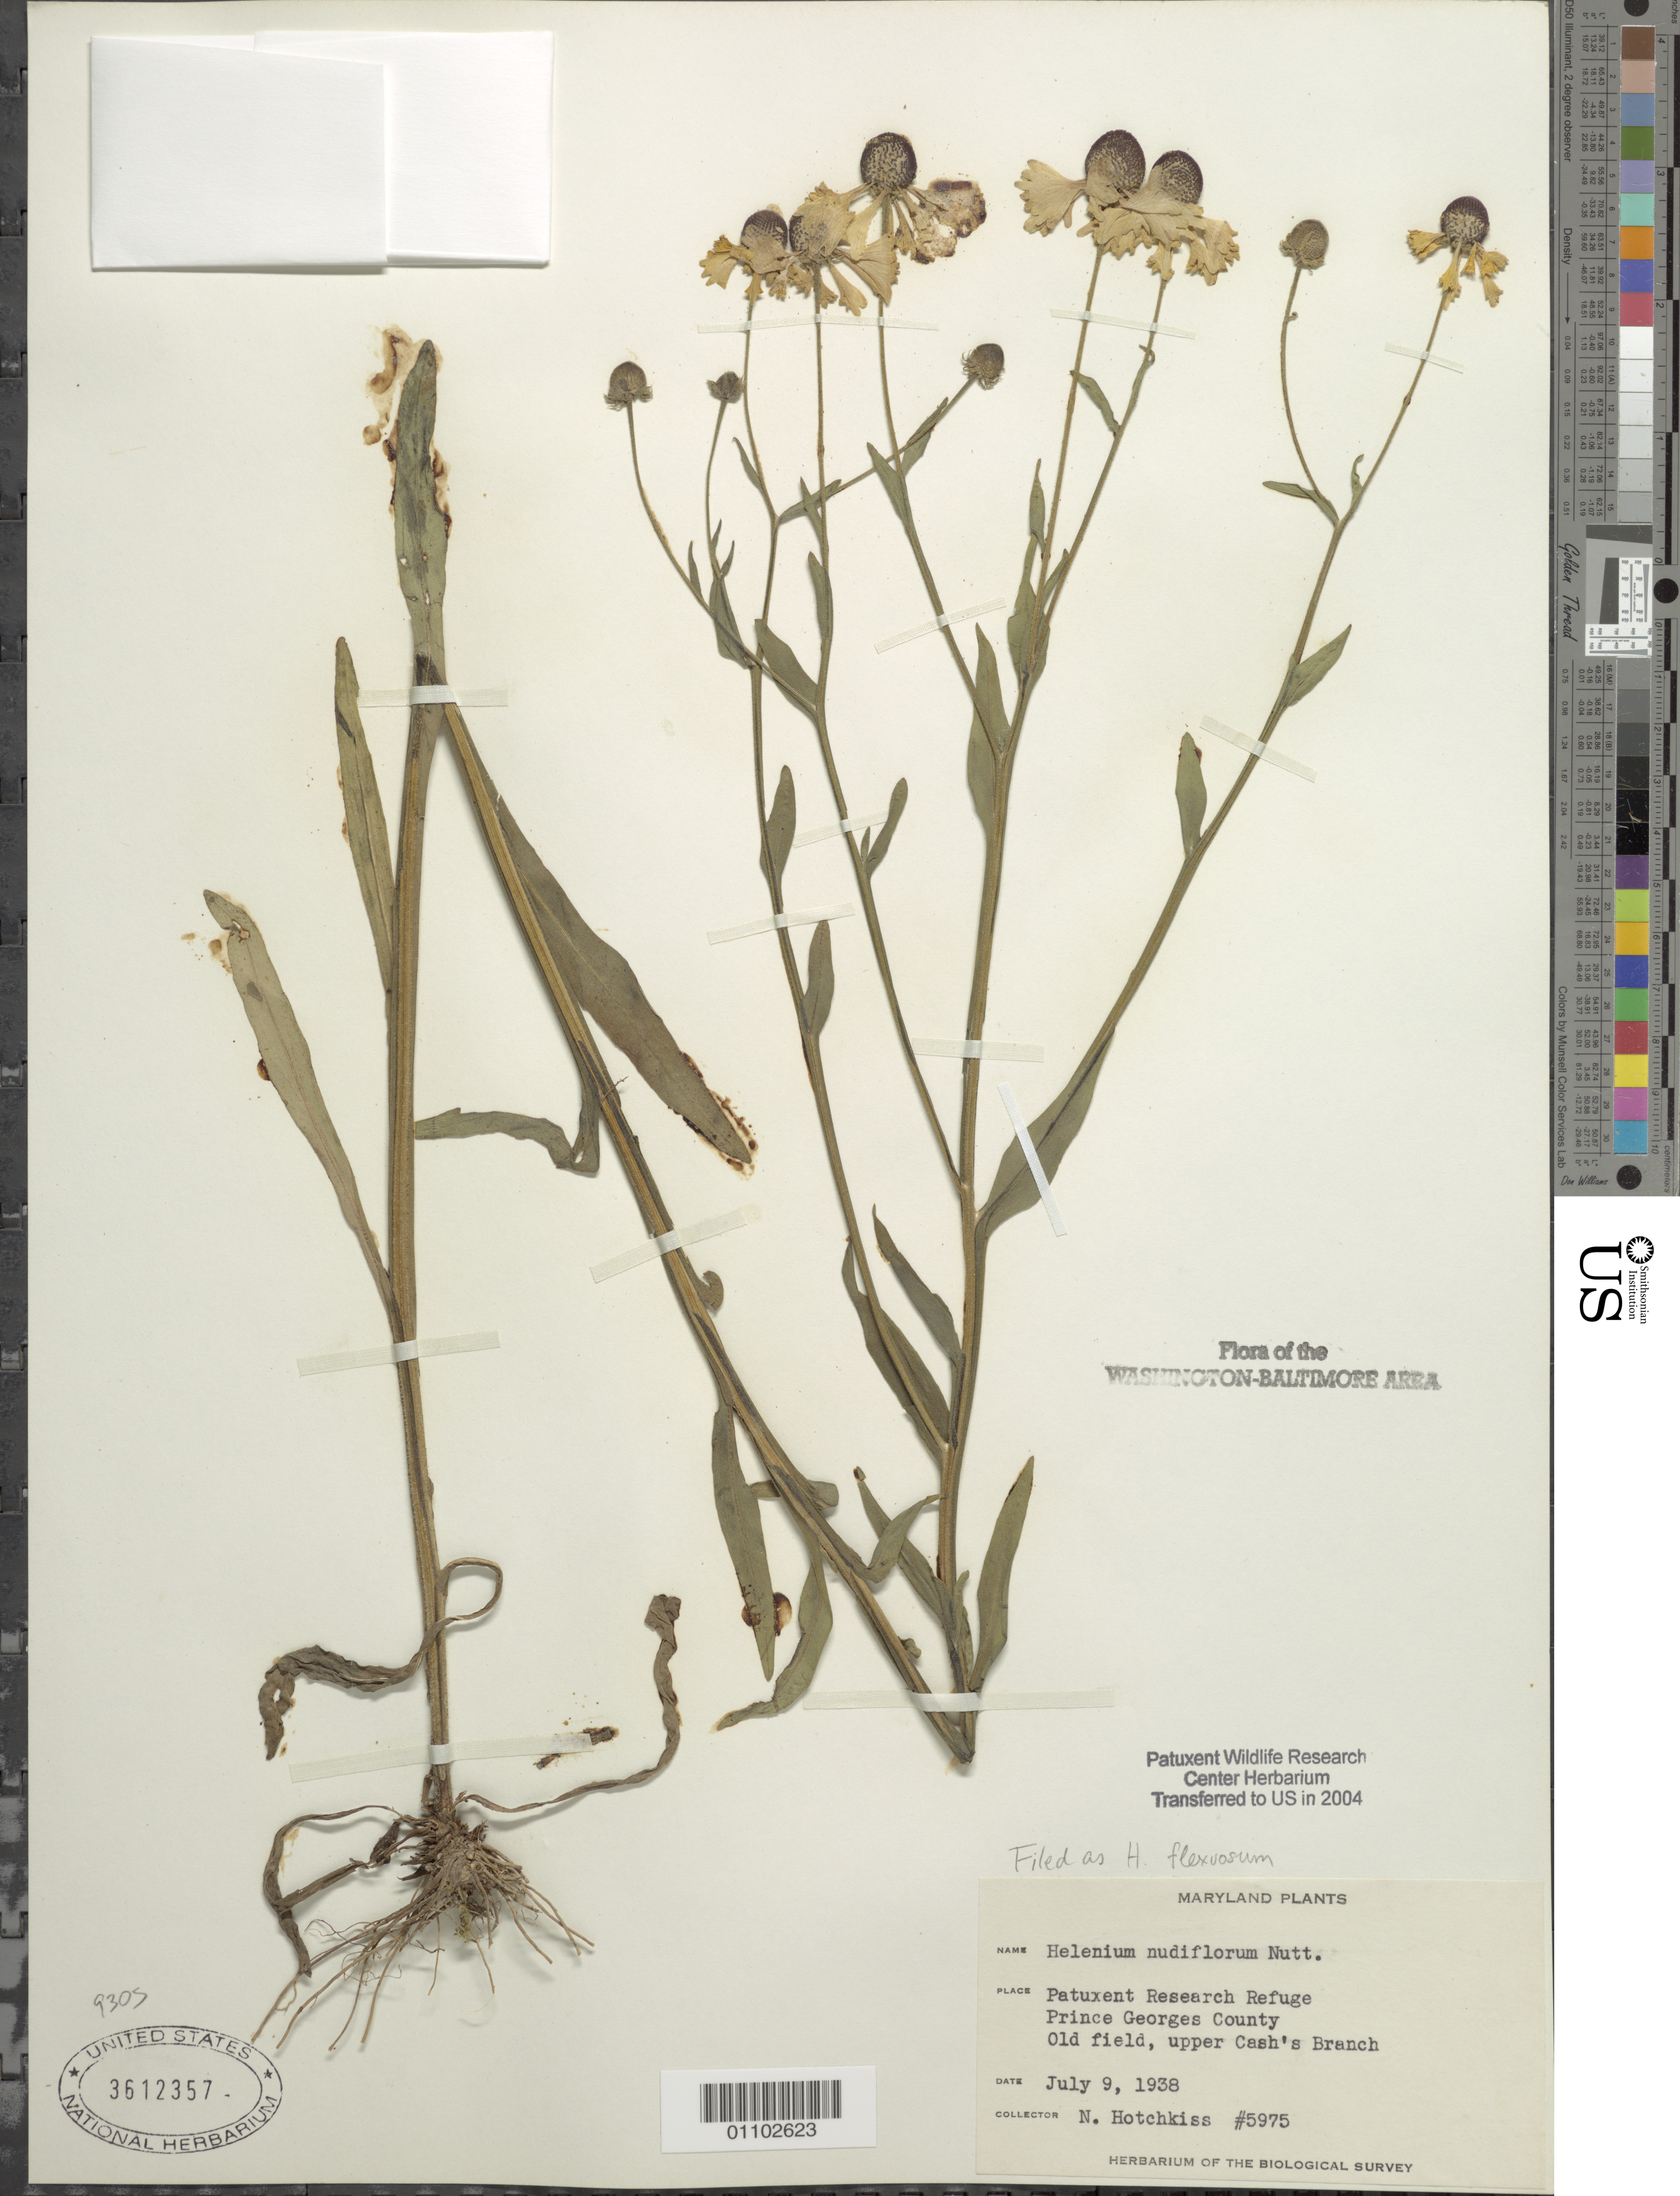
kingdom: Plantae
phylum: Tracheophyta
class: Magnoliopsida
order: Asterales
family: Asteraceae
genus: Helenium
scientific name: Helenium flexuosum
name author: Raf.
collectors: N. Hotchkiss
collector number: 5975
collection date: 1938-07-09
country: United States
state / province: Maryland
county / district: Prince George's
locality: Patuxent Research Refuge, upper Cash's Branch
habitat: Old field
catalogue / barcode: US 3612357